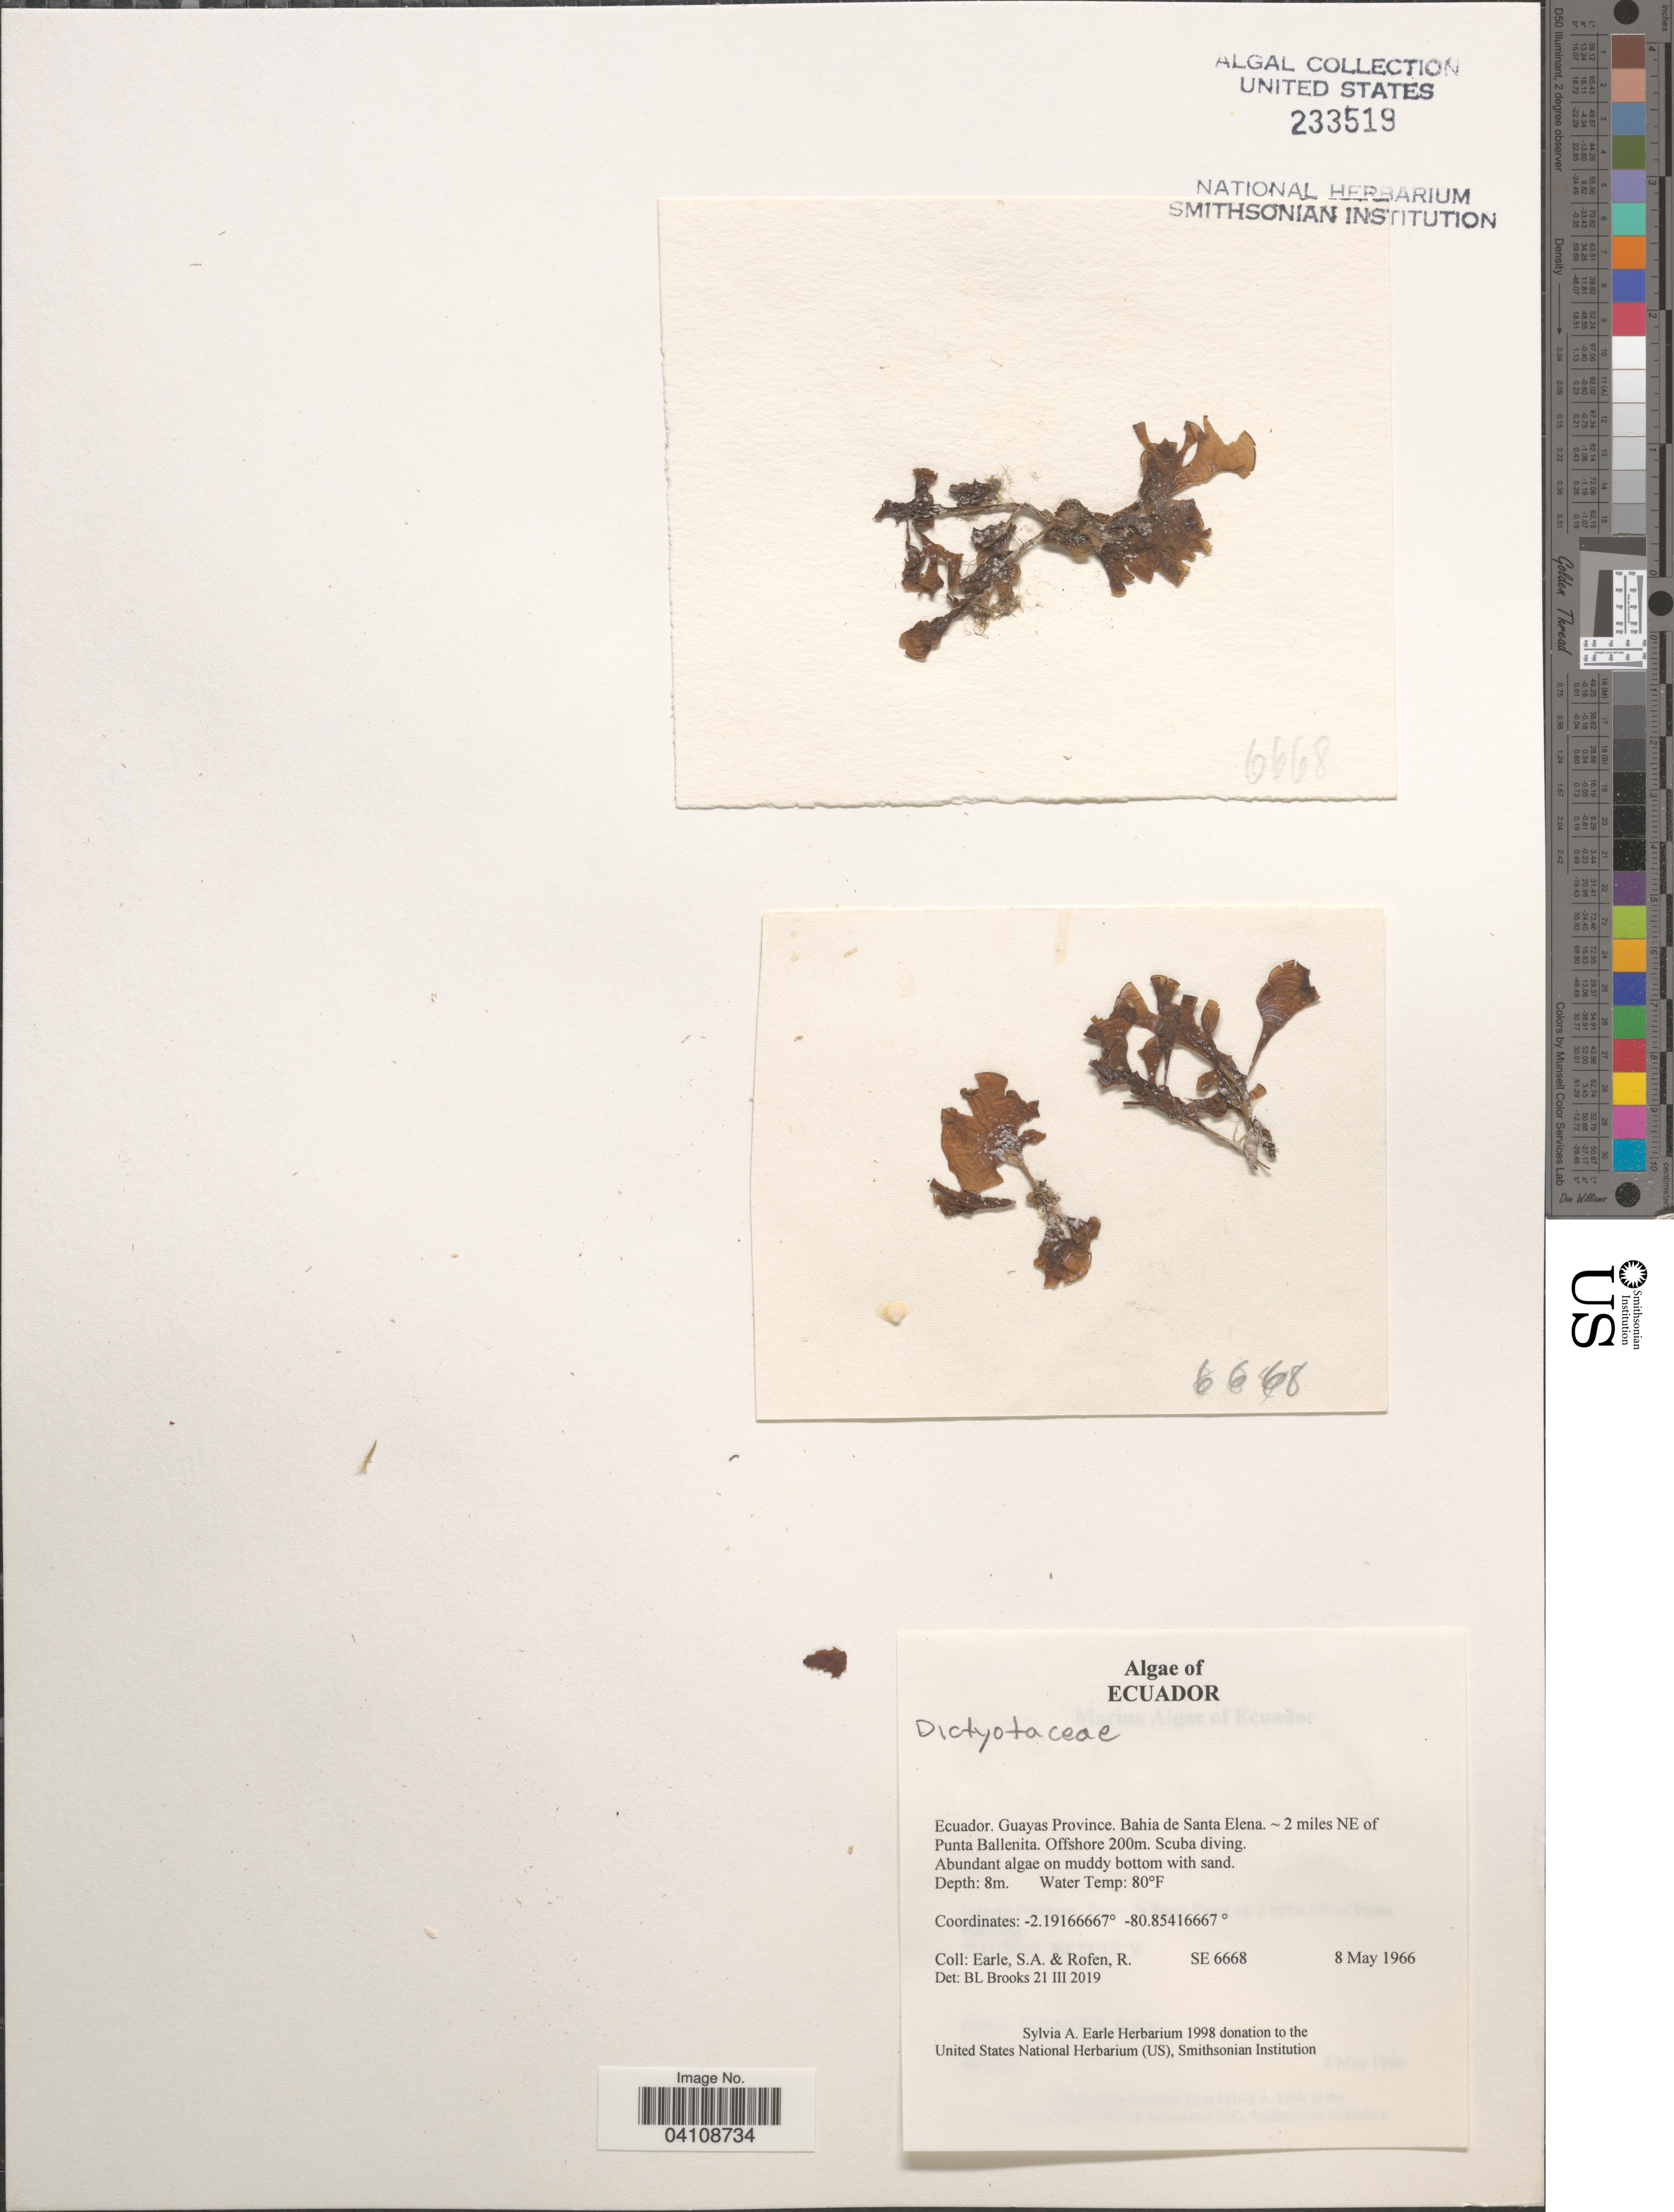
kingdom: Chromista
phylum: Ochrophyta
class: Phaeophyceae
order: Dictyotales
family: Dictyotaceae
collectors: S. A. Earle & R. Rofen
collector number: SE6668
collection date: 1966-05-08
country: Ecuador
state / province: Guayas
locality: Bahia de Santa Elena ~ 2 miles NE of Punta Ballenita. Offshore 200m.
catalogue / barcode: US 233519